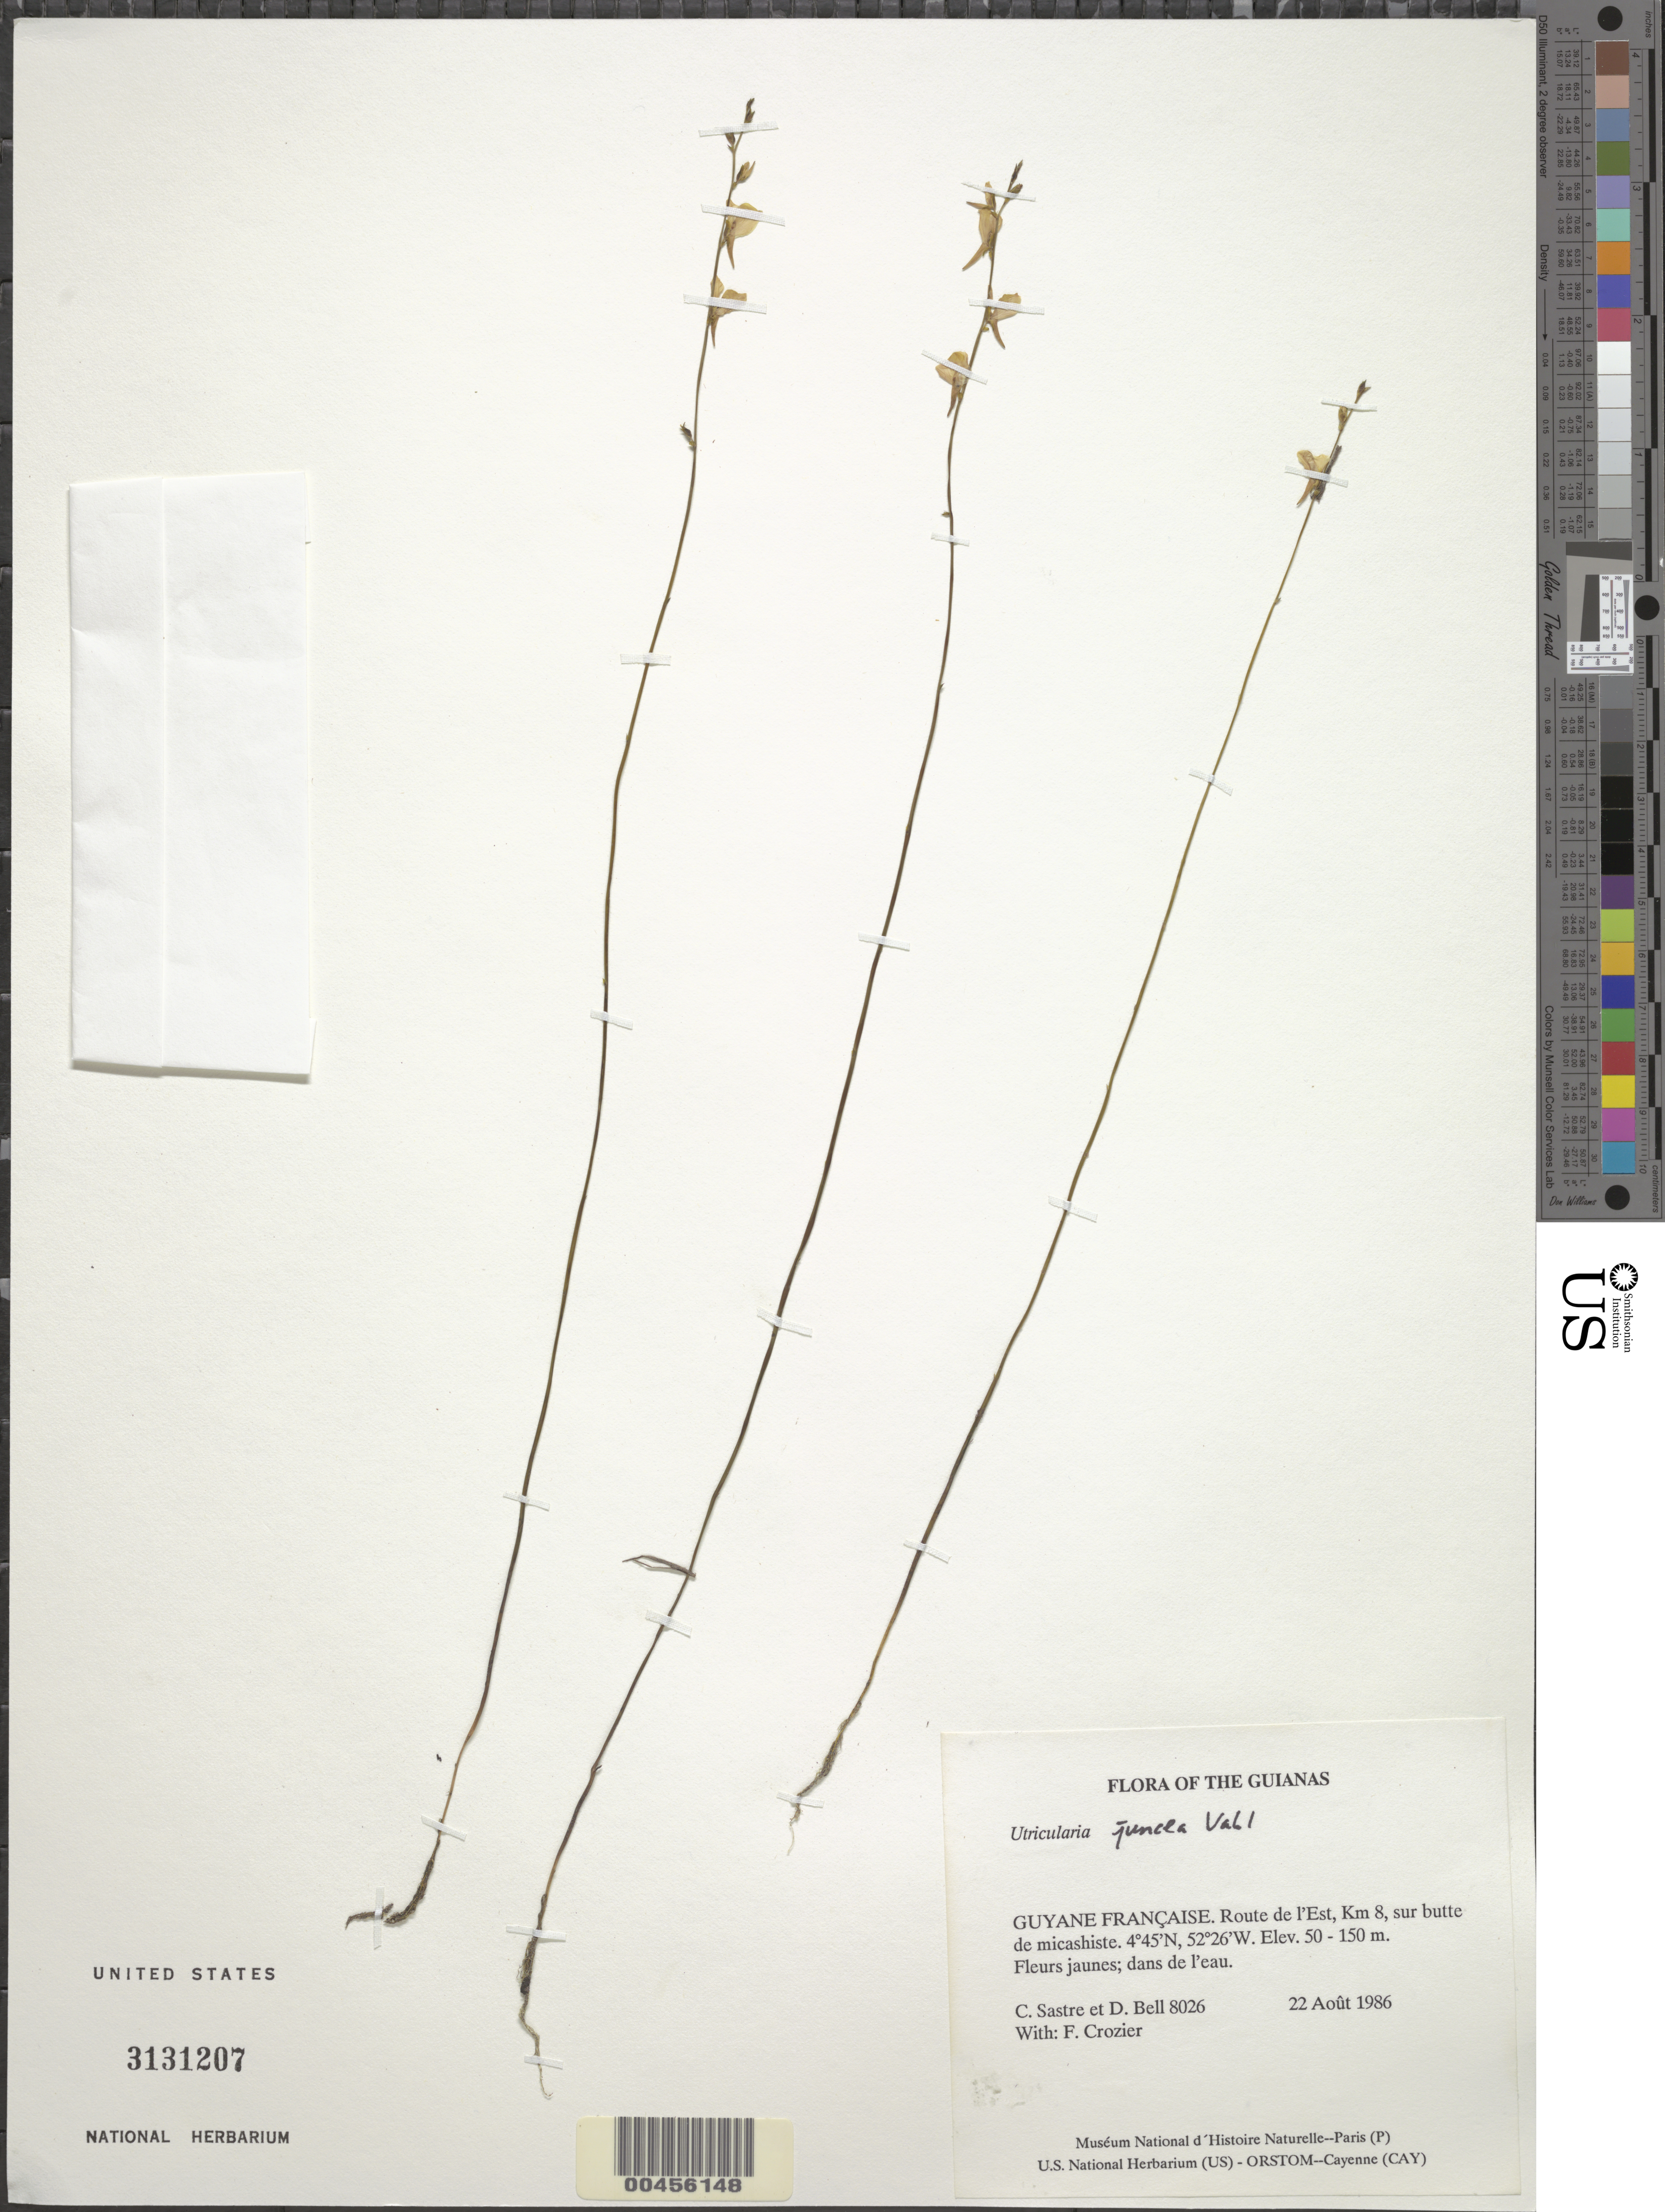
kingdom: Plantae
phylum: Tracheophyta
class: Magnoliopsida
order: Lamiales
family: Lentibulariaceae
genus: Utricularia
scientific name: Utricularia juncea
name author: Vahl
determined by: Taylor, Charlotte M.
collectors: C. H. L. Sastre, D. A. Bell & F. Crozier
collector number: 8026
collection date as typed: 22 August 1986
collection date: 1986-08-22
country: French Guiana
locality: Route de l'Est, Km 8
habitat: sur butte de micashiste (on a mica-schiste knoll)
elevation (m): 50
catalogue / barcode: US 3131207